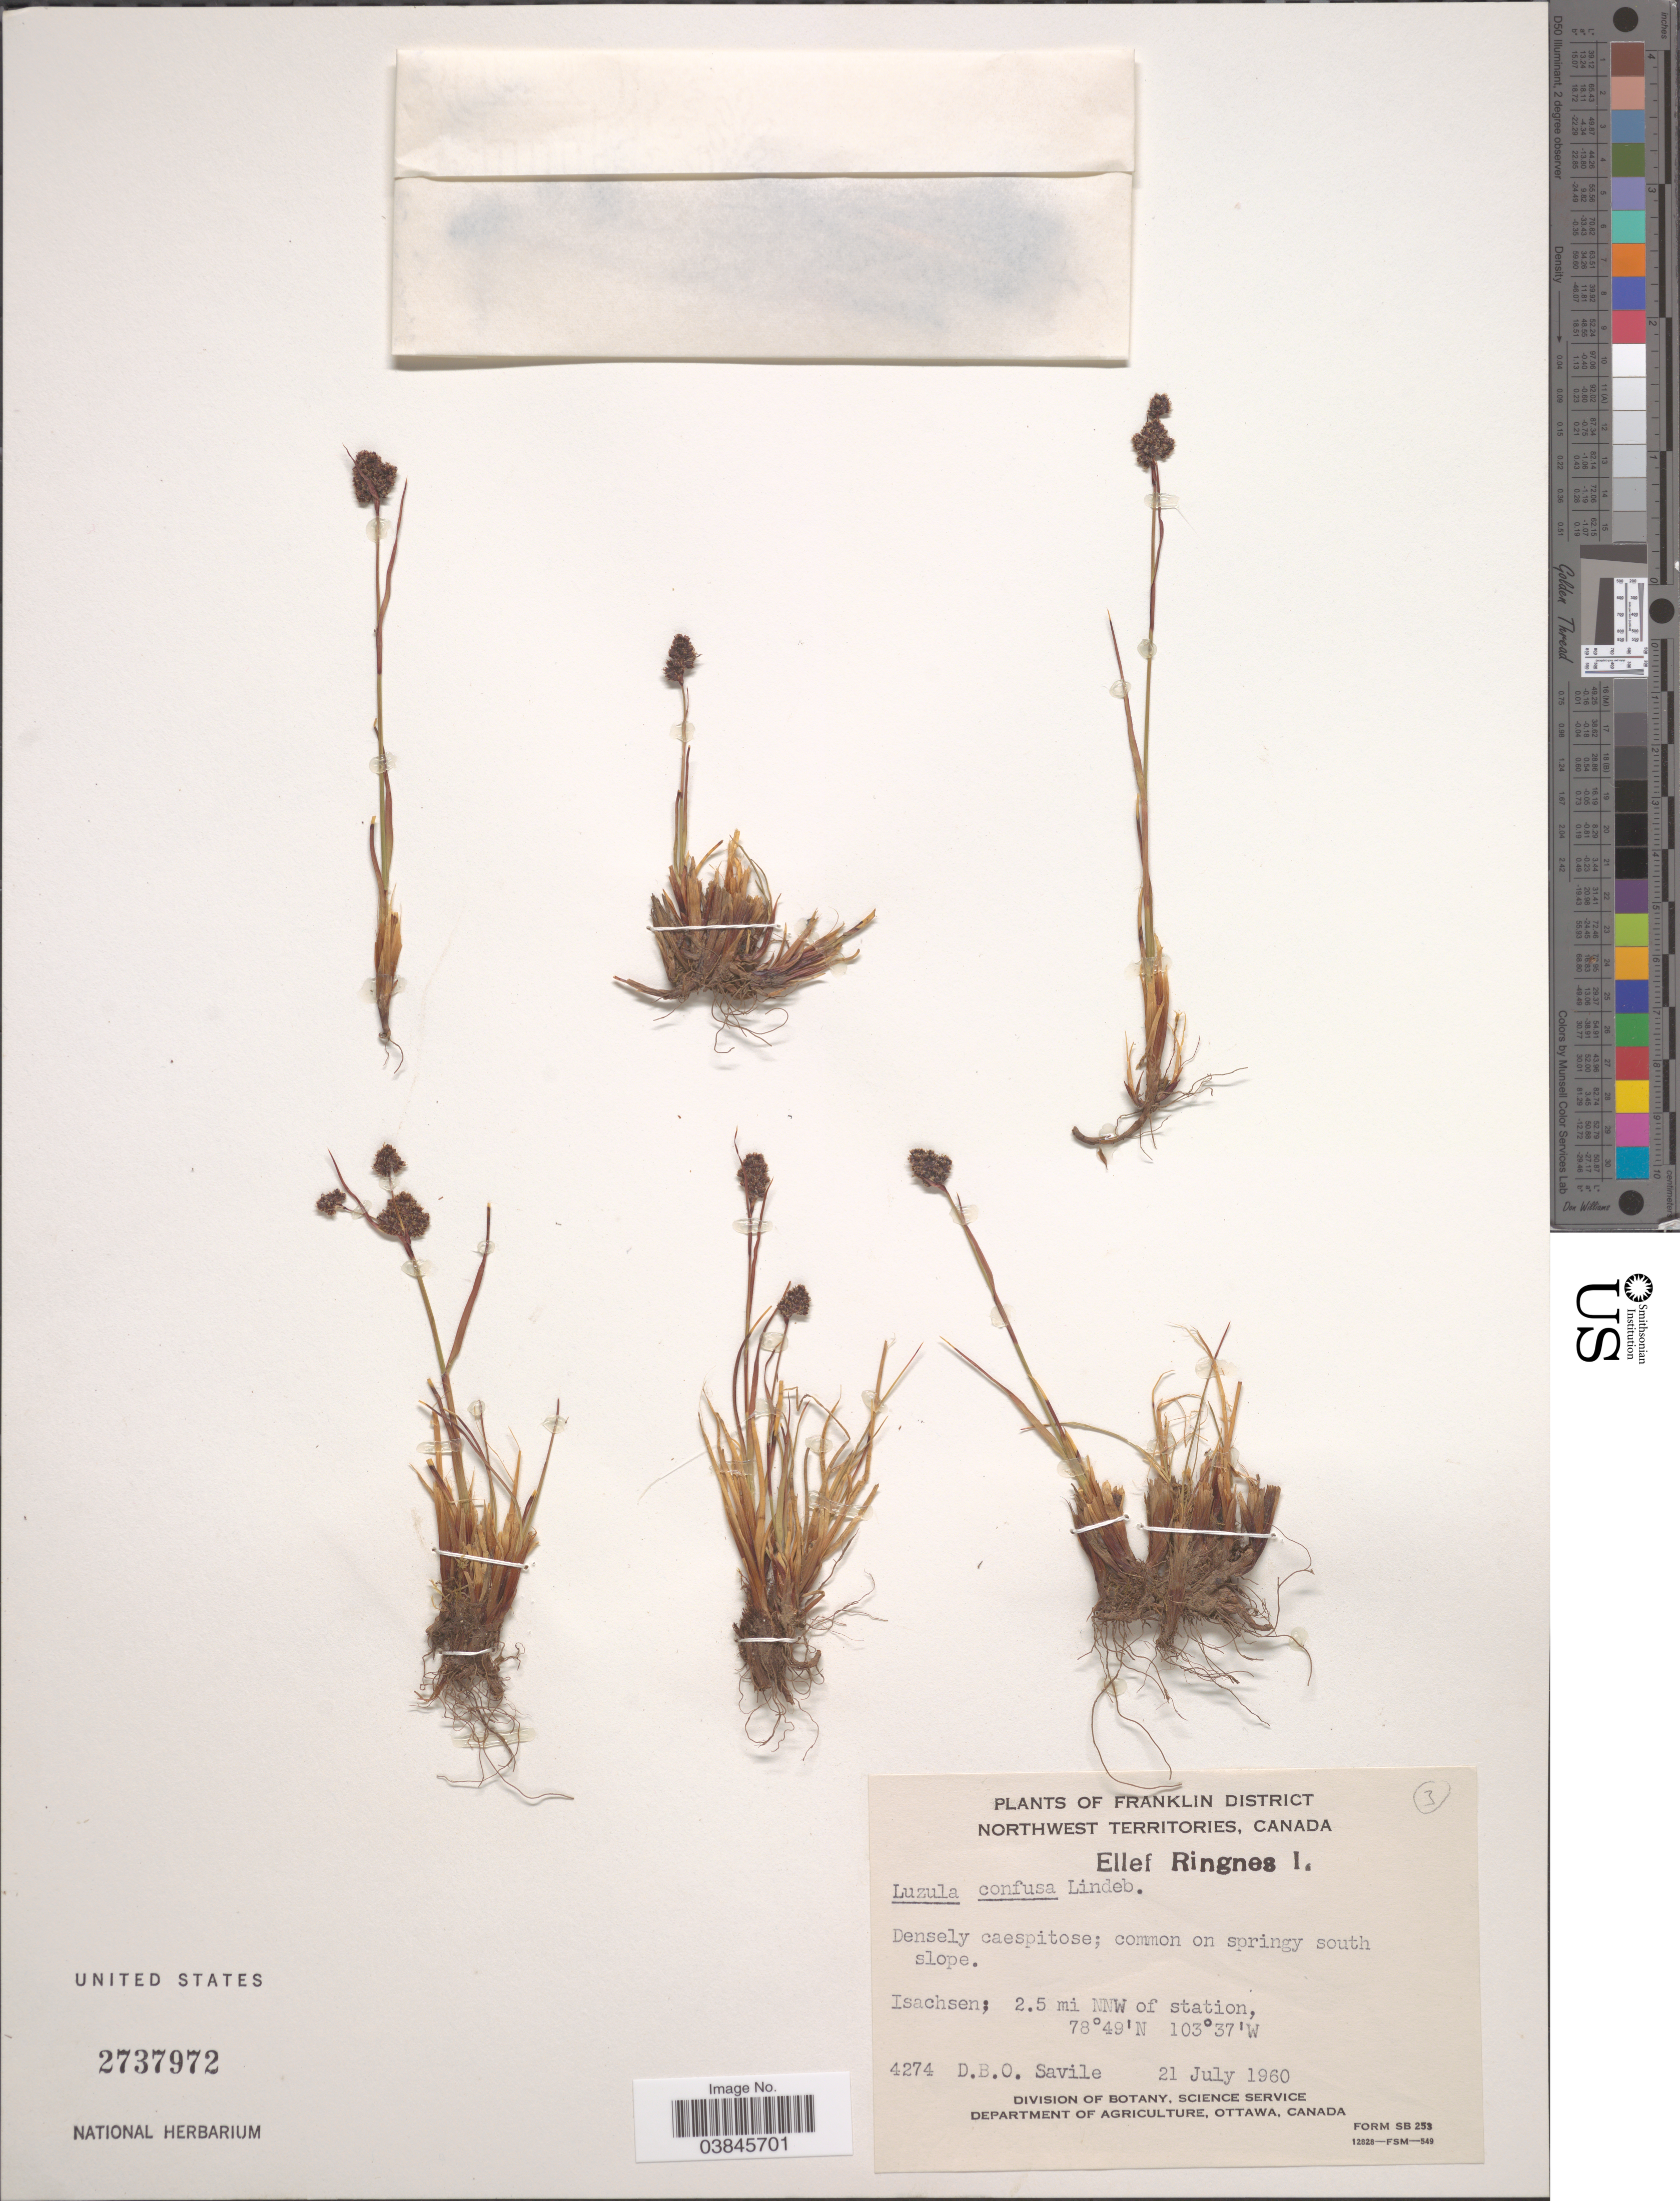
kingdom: Plantae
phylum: Tracheophyta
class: Liliopsida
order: Poales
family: Juncaceae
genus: Luzula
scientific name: Luzula confusa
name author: Lindeb.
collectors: D. Savile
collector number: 4274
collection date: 1960-07-21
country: Canada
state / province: Northwest Territories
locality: Franklin District. Ellef Ringnes I. Isachsen: 2.5 mi NNW of station.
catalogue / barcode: US 2737972